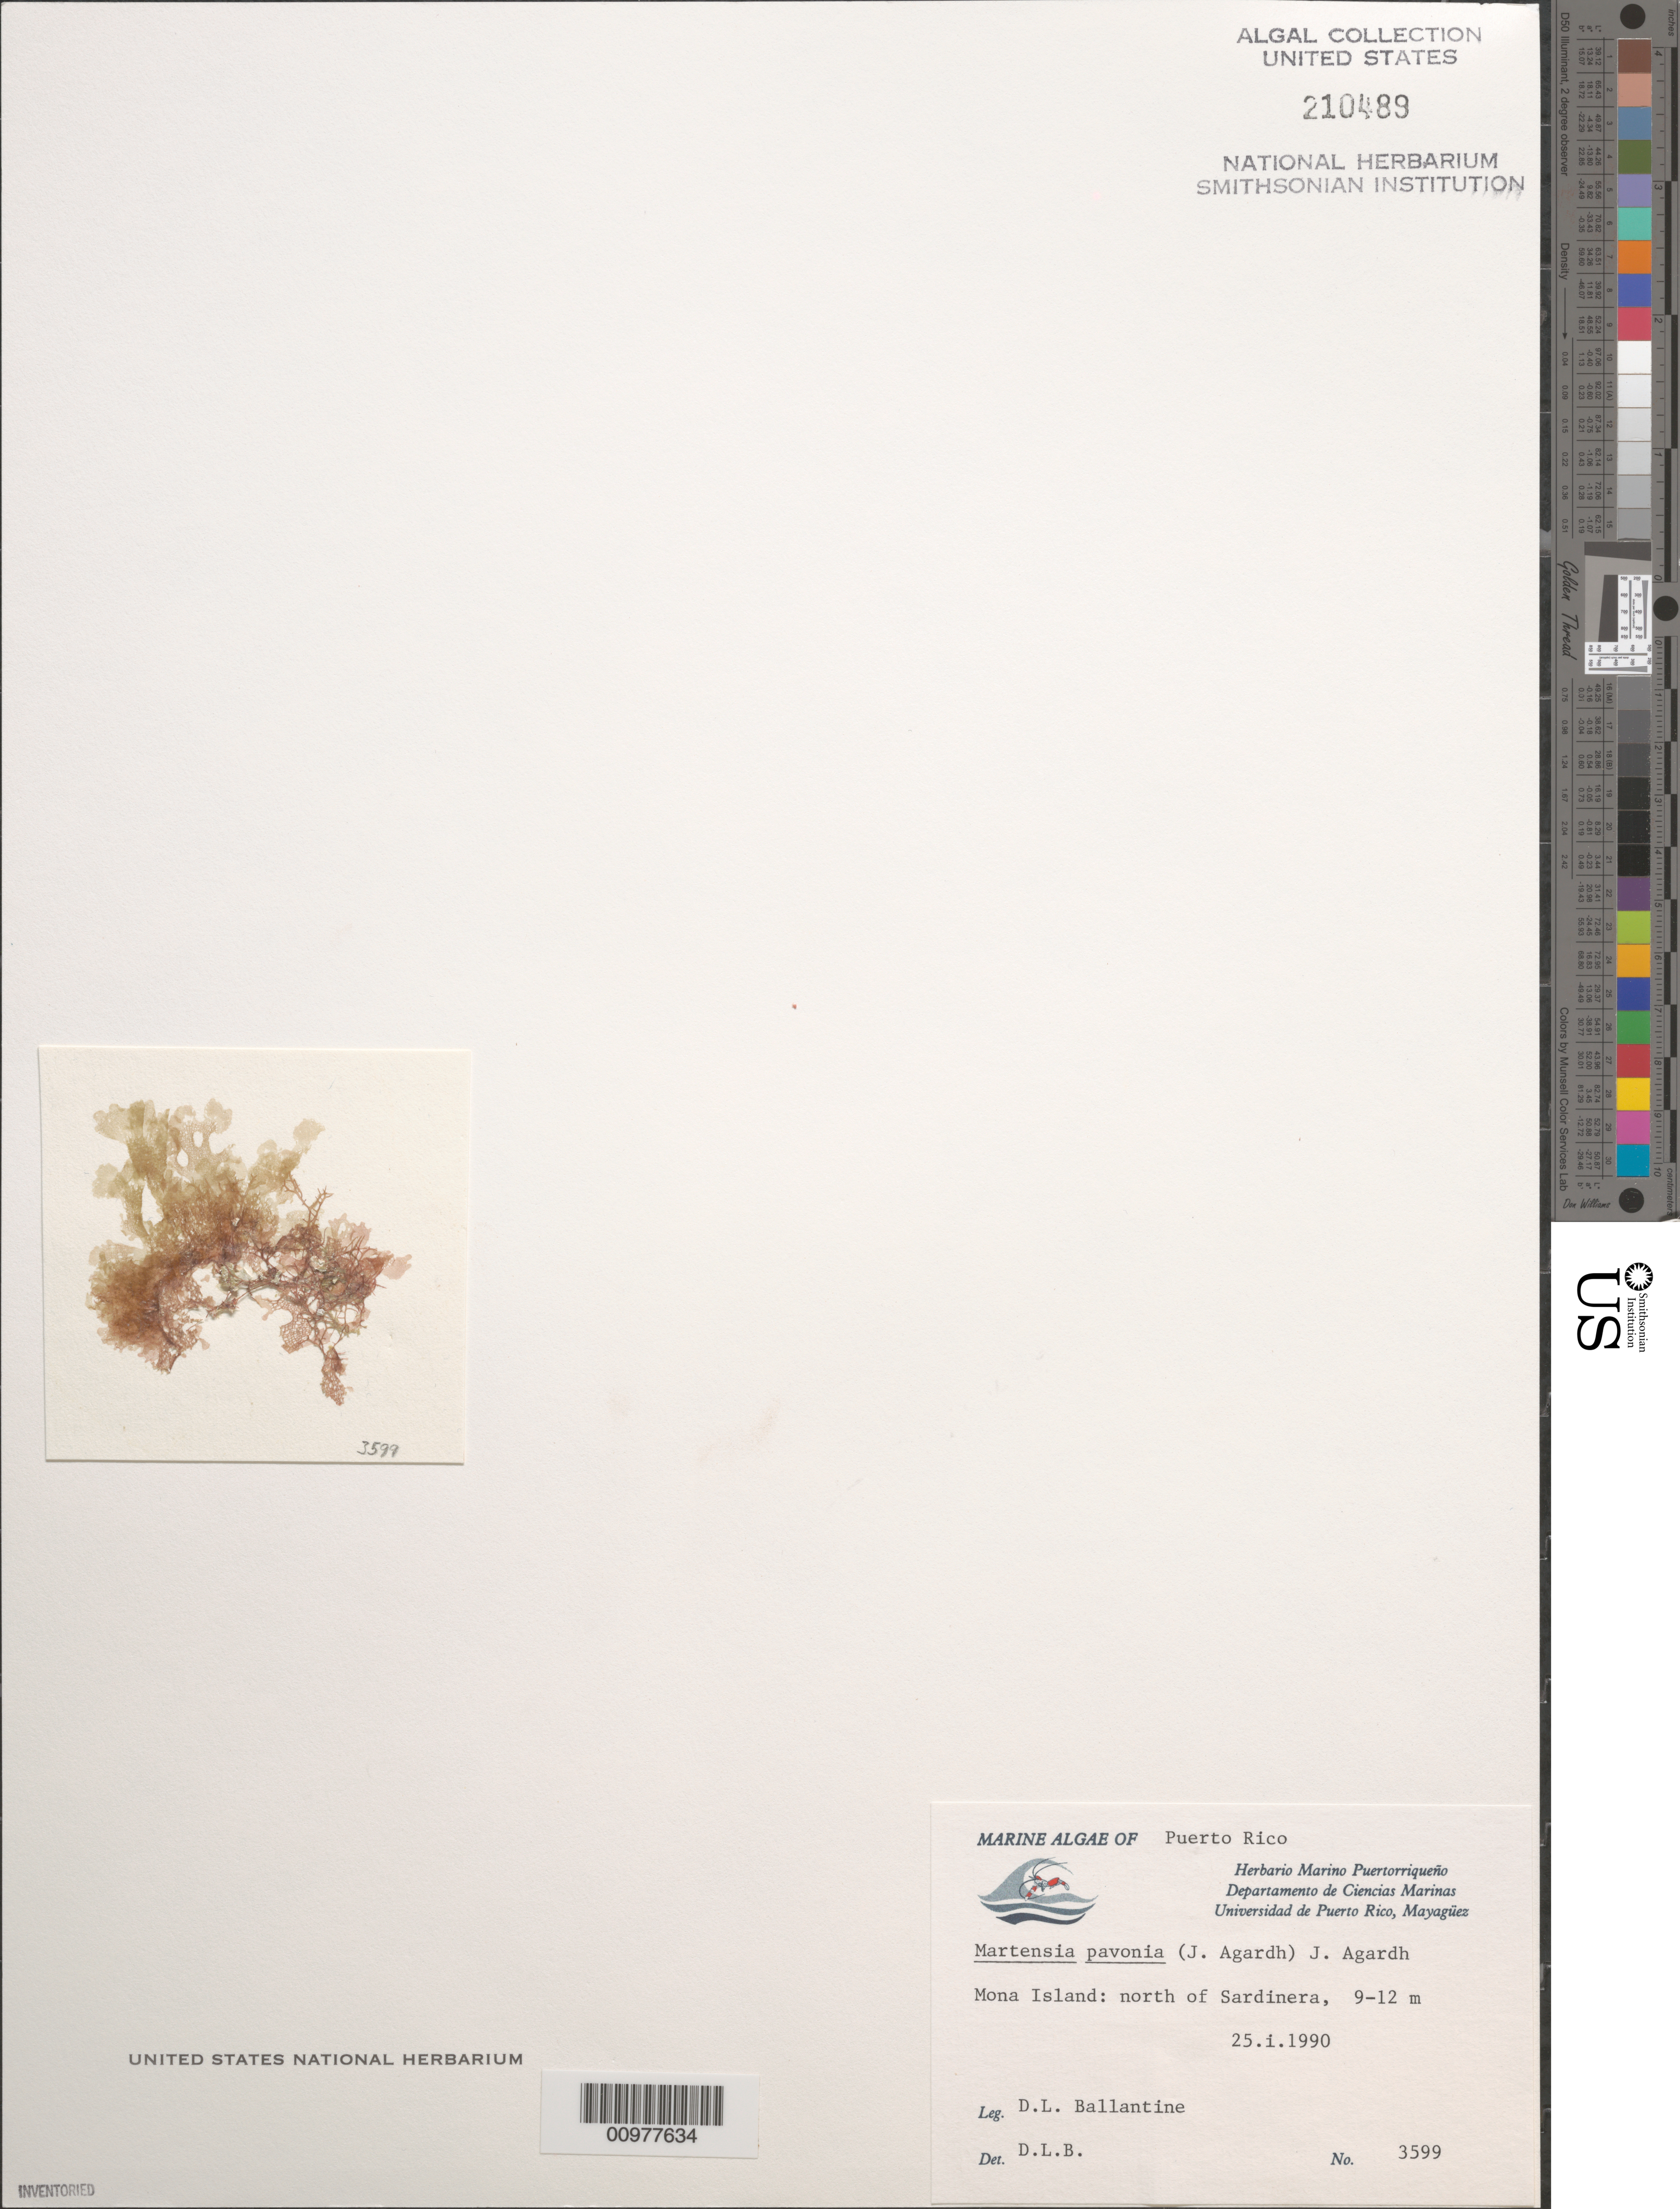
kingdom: Plantae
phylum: Rhodophyta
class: Florideophyceae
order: Ceramiales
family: Delesseriaceae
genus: Martensia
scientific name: Martensia pavonia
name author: (J. Agardh) J. Agardh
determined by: Ballantine, D. L.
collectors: D.L. Ballantine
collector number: DLB 3599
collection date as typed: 25 Jan 1990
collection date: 1990-01-25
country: Puerto Rico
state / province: Mayaguez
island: Isla de Mona (Mona Island)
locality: North of Sardinera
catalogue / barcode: US 210489